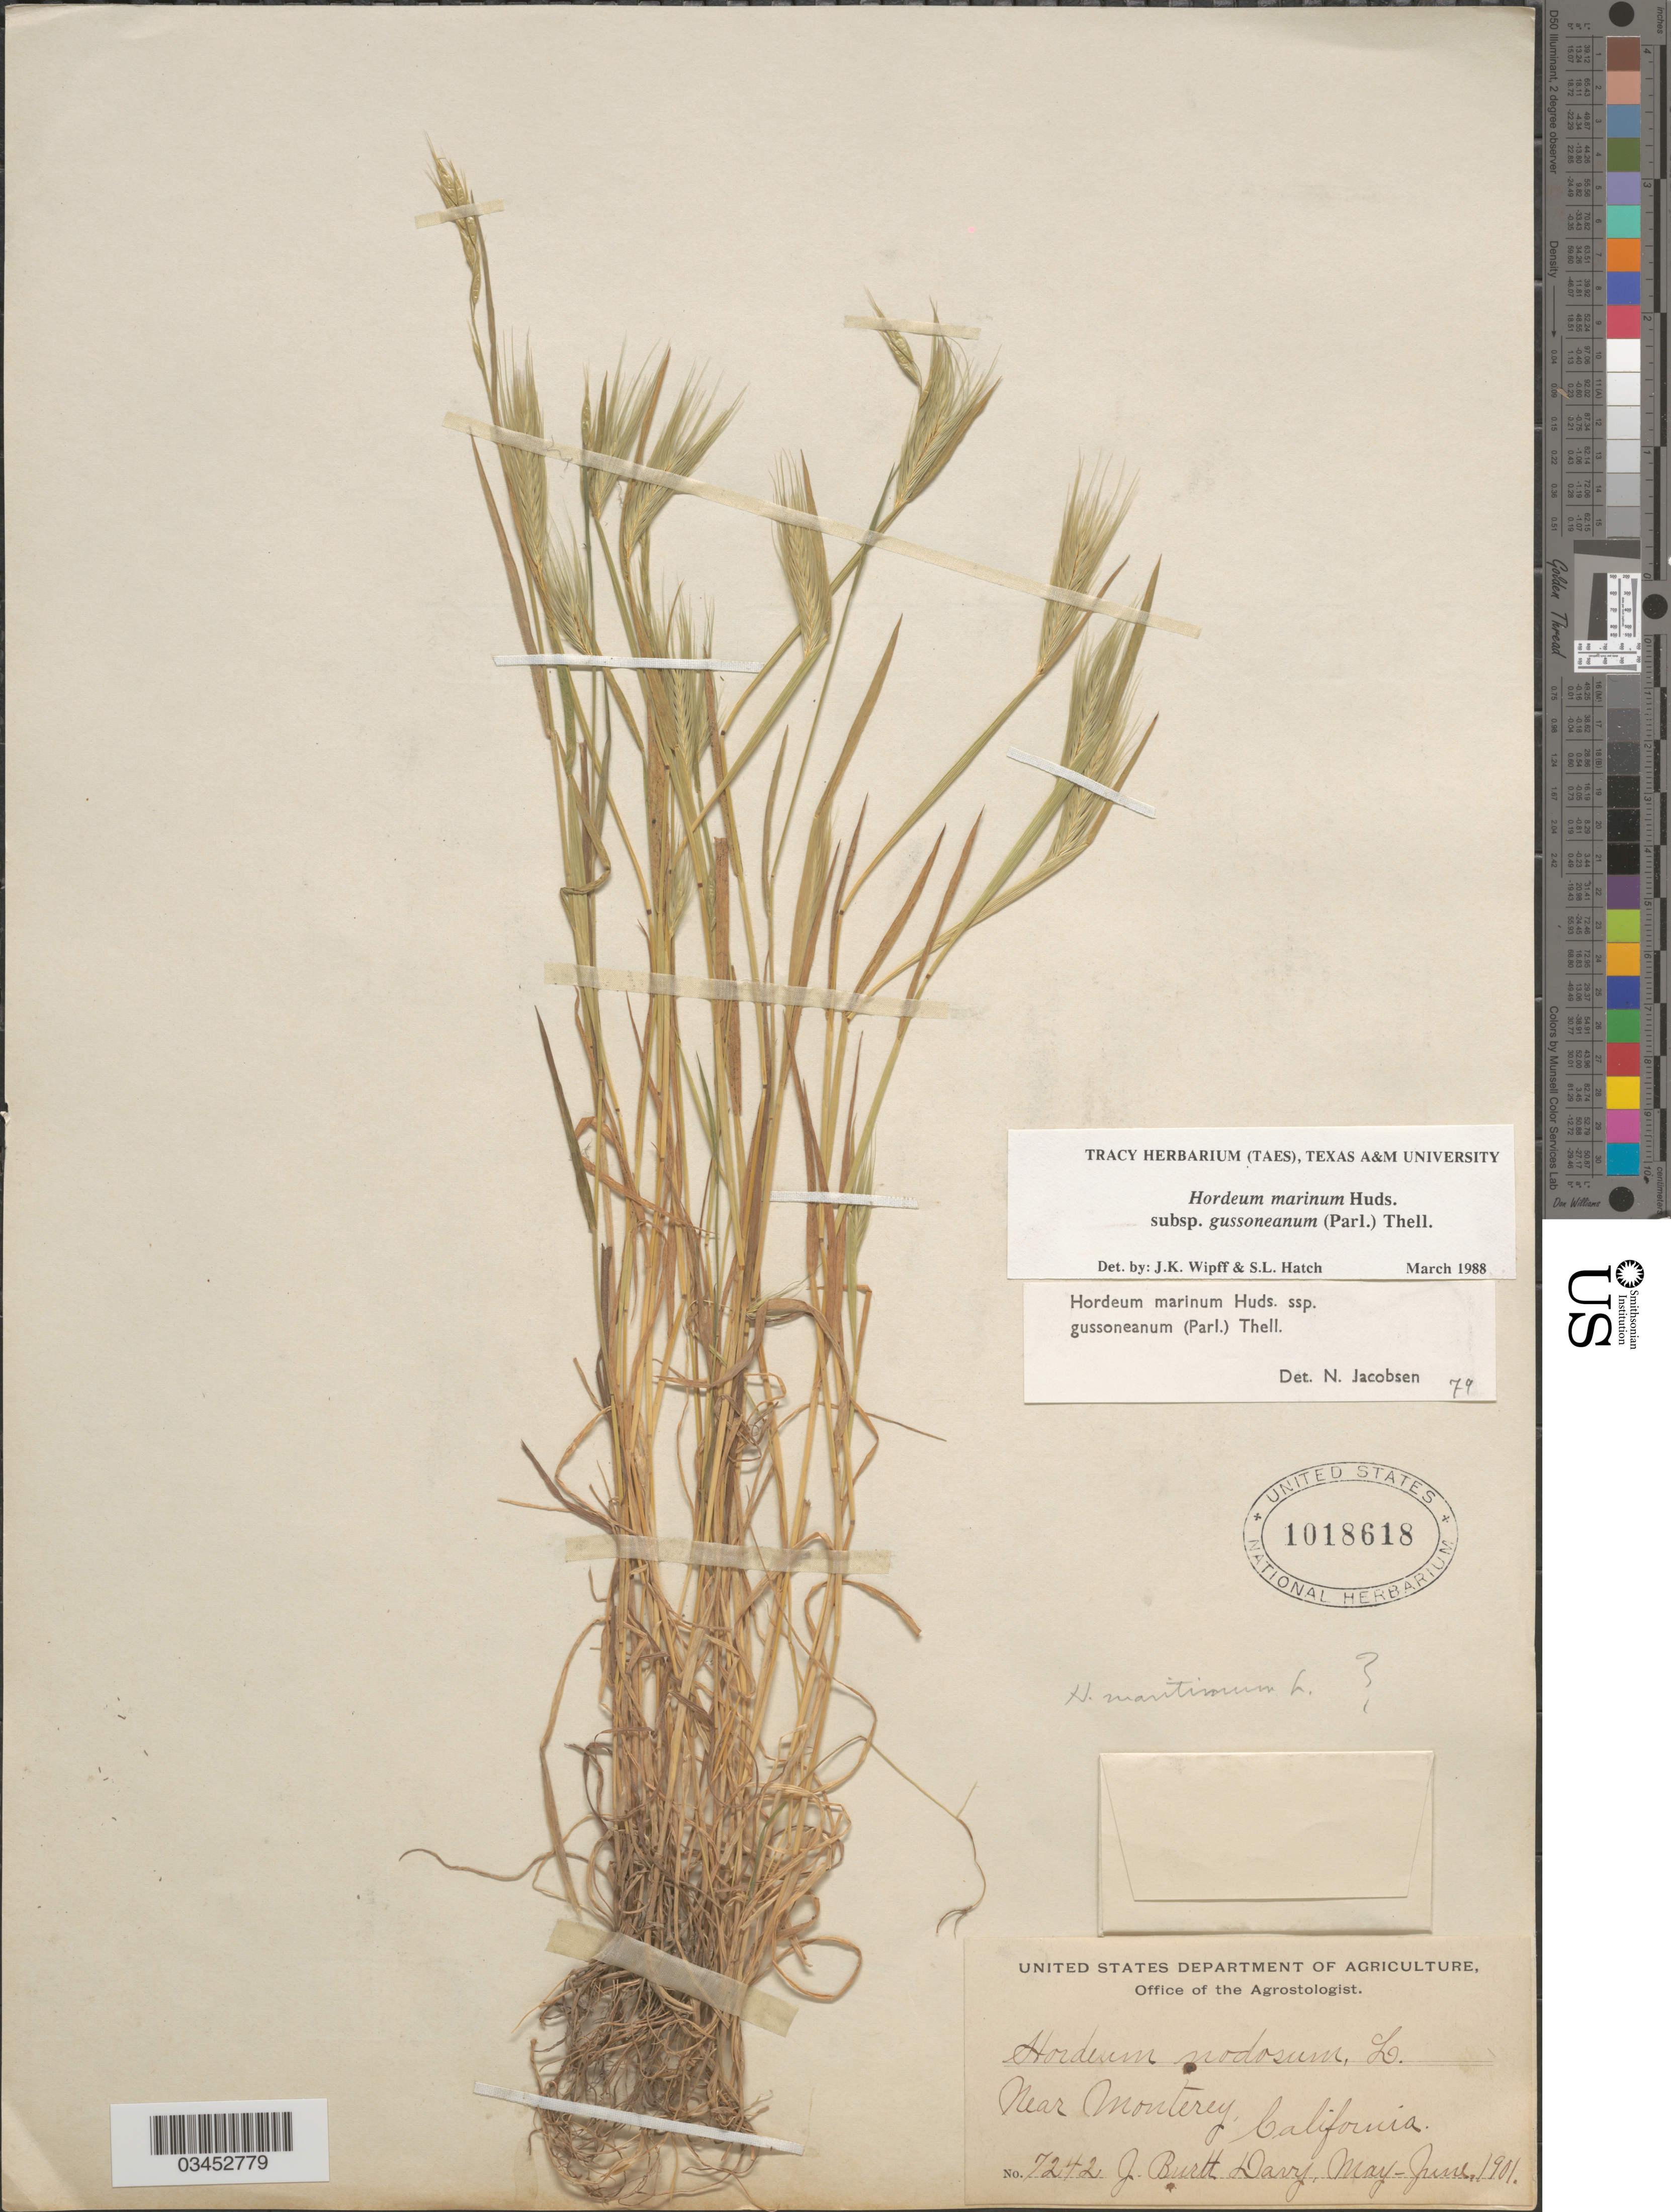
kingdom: Plantae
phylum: Tracheophyta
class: Liliopsida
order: Poales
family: Poaceae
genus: Hordeum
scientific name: Hordeum marinum subsp. gussoneanum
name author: (Parl.) Thell.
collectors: J. Burtt Davy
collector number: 7242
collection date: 1901-05/1901-06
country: United States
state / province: California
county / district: Monterey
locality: Near Monterey.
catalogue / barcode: US 1018618